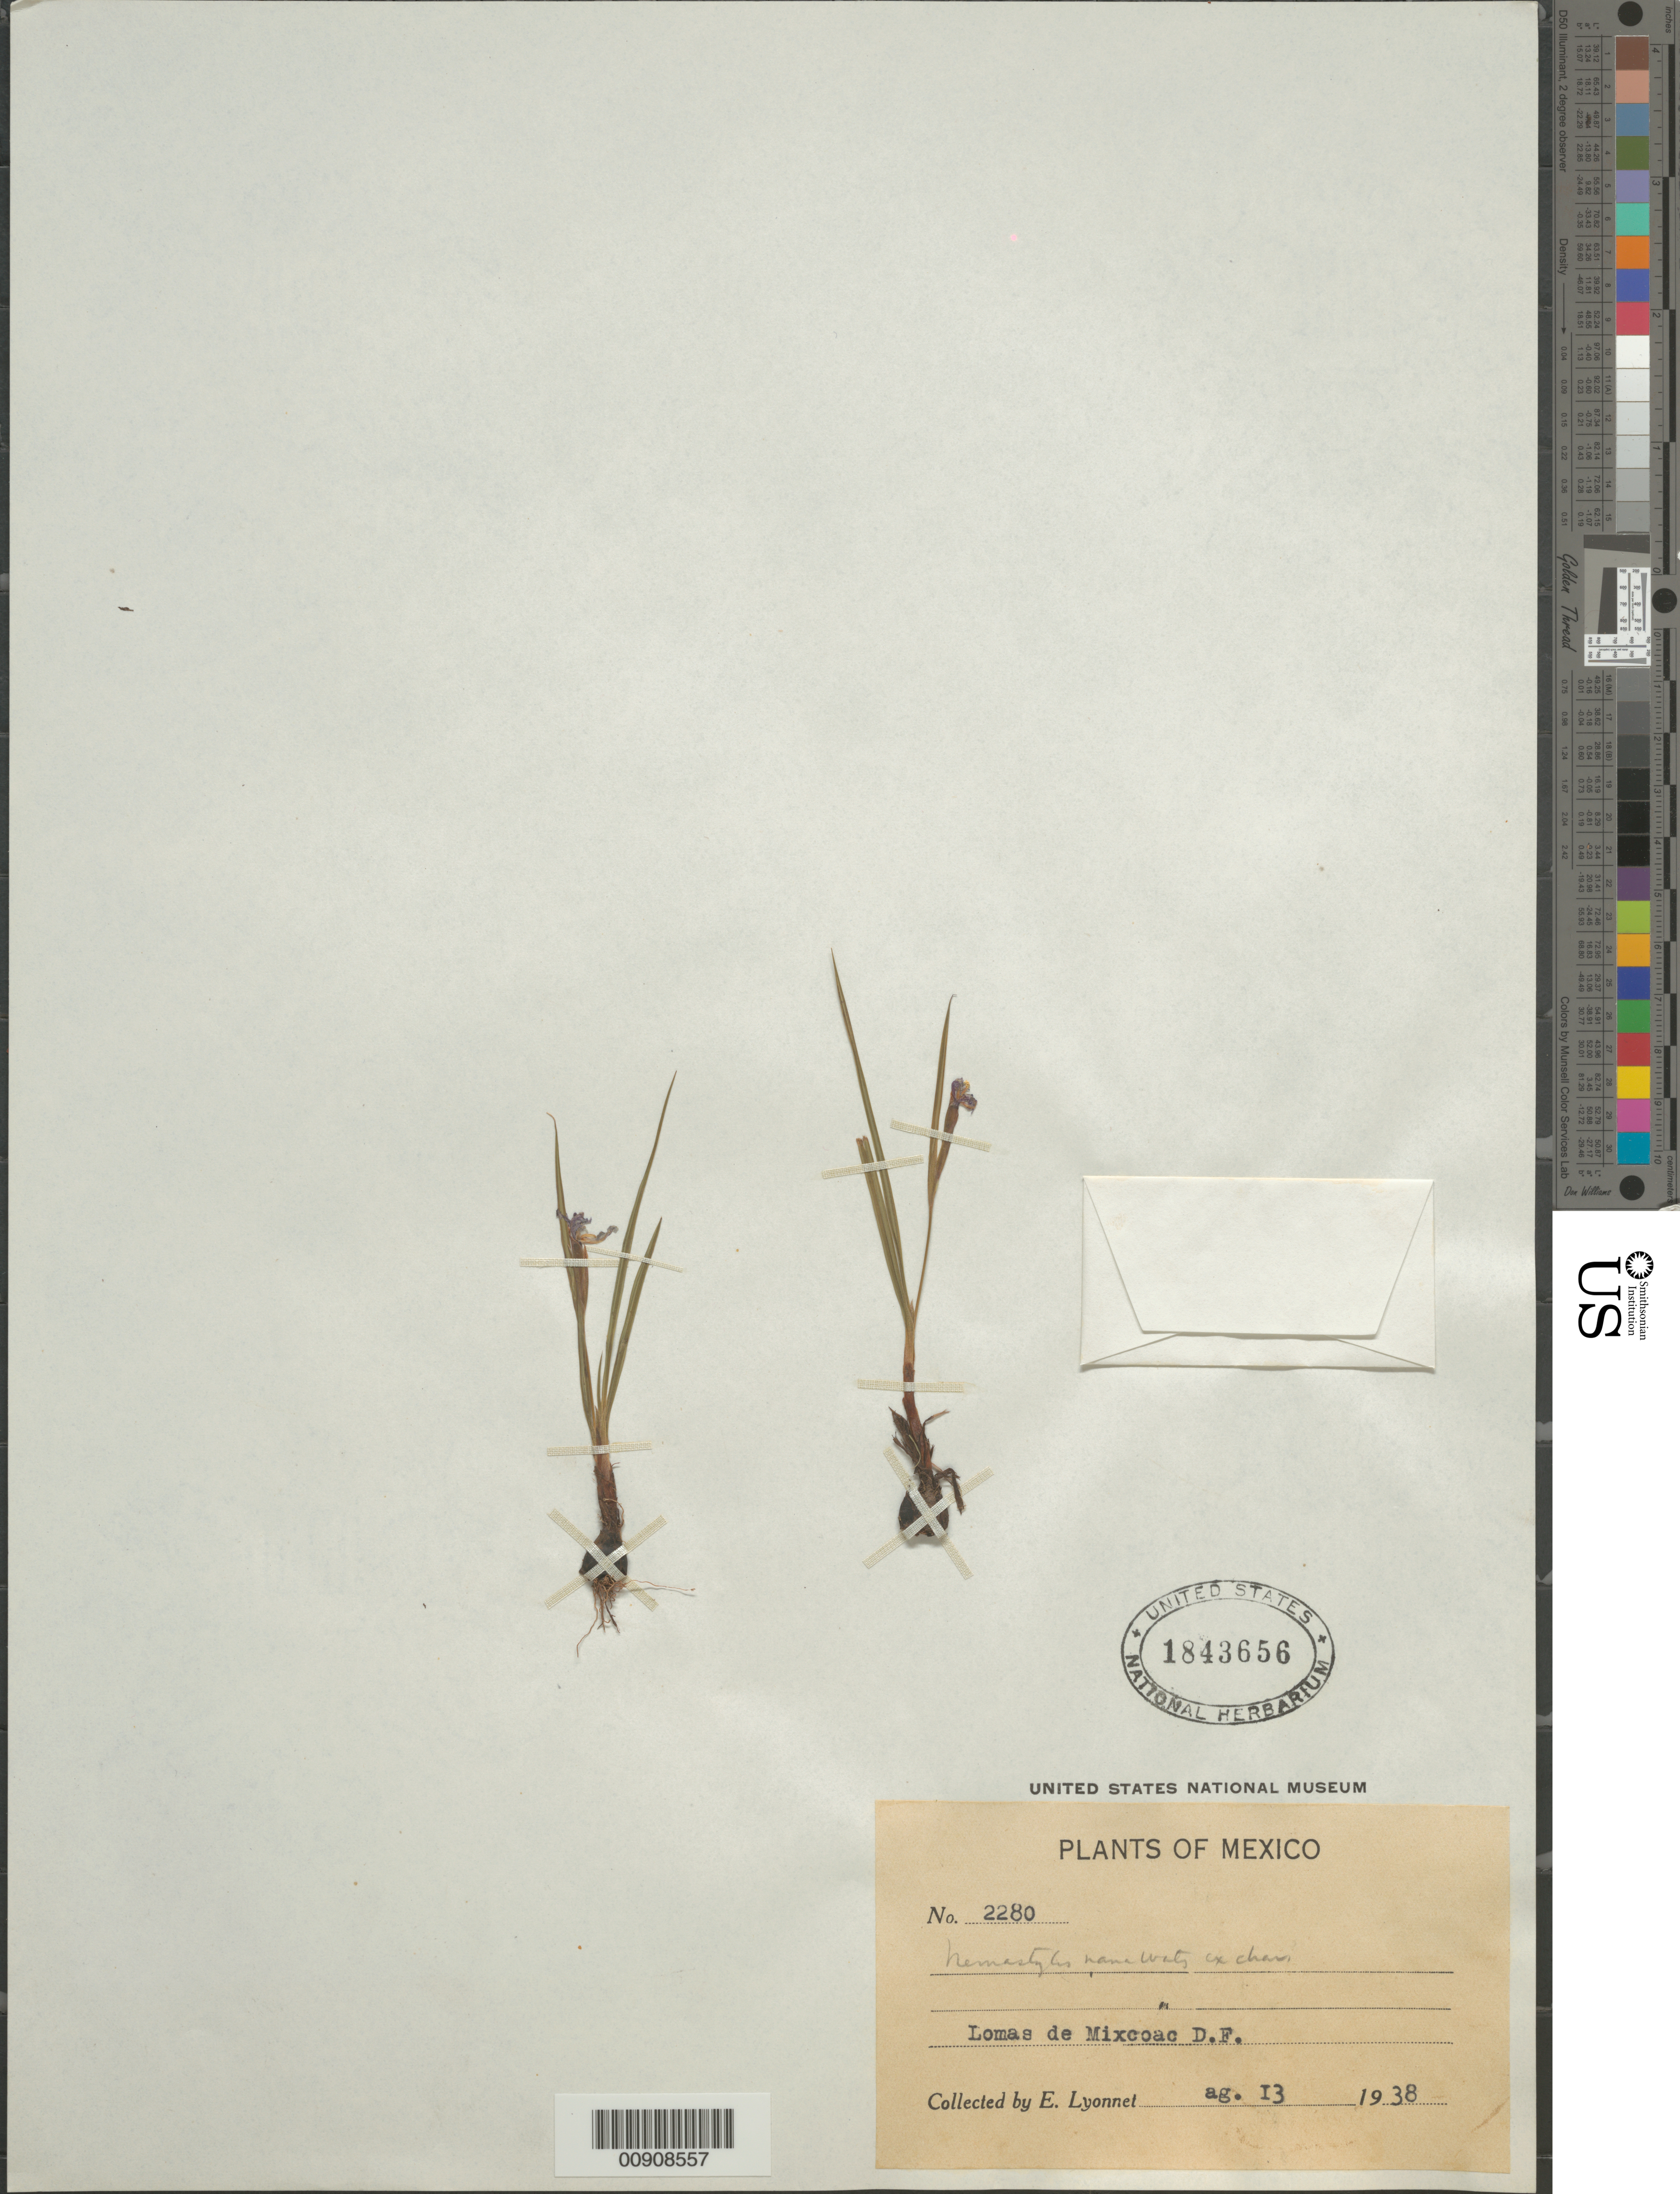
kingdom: Plantae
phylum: Tracheophyta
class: Liliopsida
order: Asparagales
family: Iridaceae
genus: Nemastylis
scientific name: Nemastylis sp.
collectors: Bro. E. Lyonnet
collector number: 2280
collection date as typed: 13 Aug 1938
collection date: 1938-08-13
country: Mexico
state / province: Distrito Federal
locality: Lomas de Mixcoac, D.F.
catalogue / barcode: US 1843656